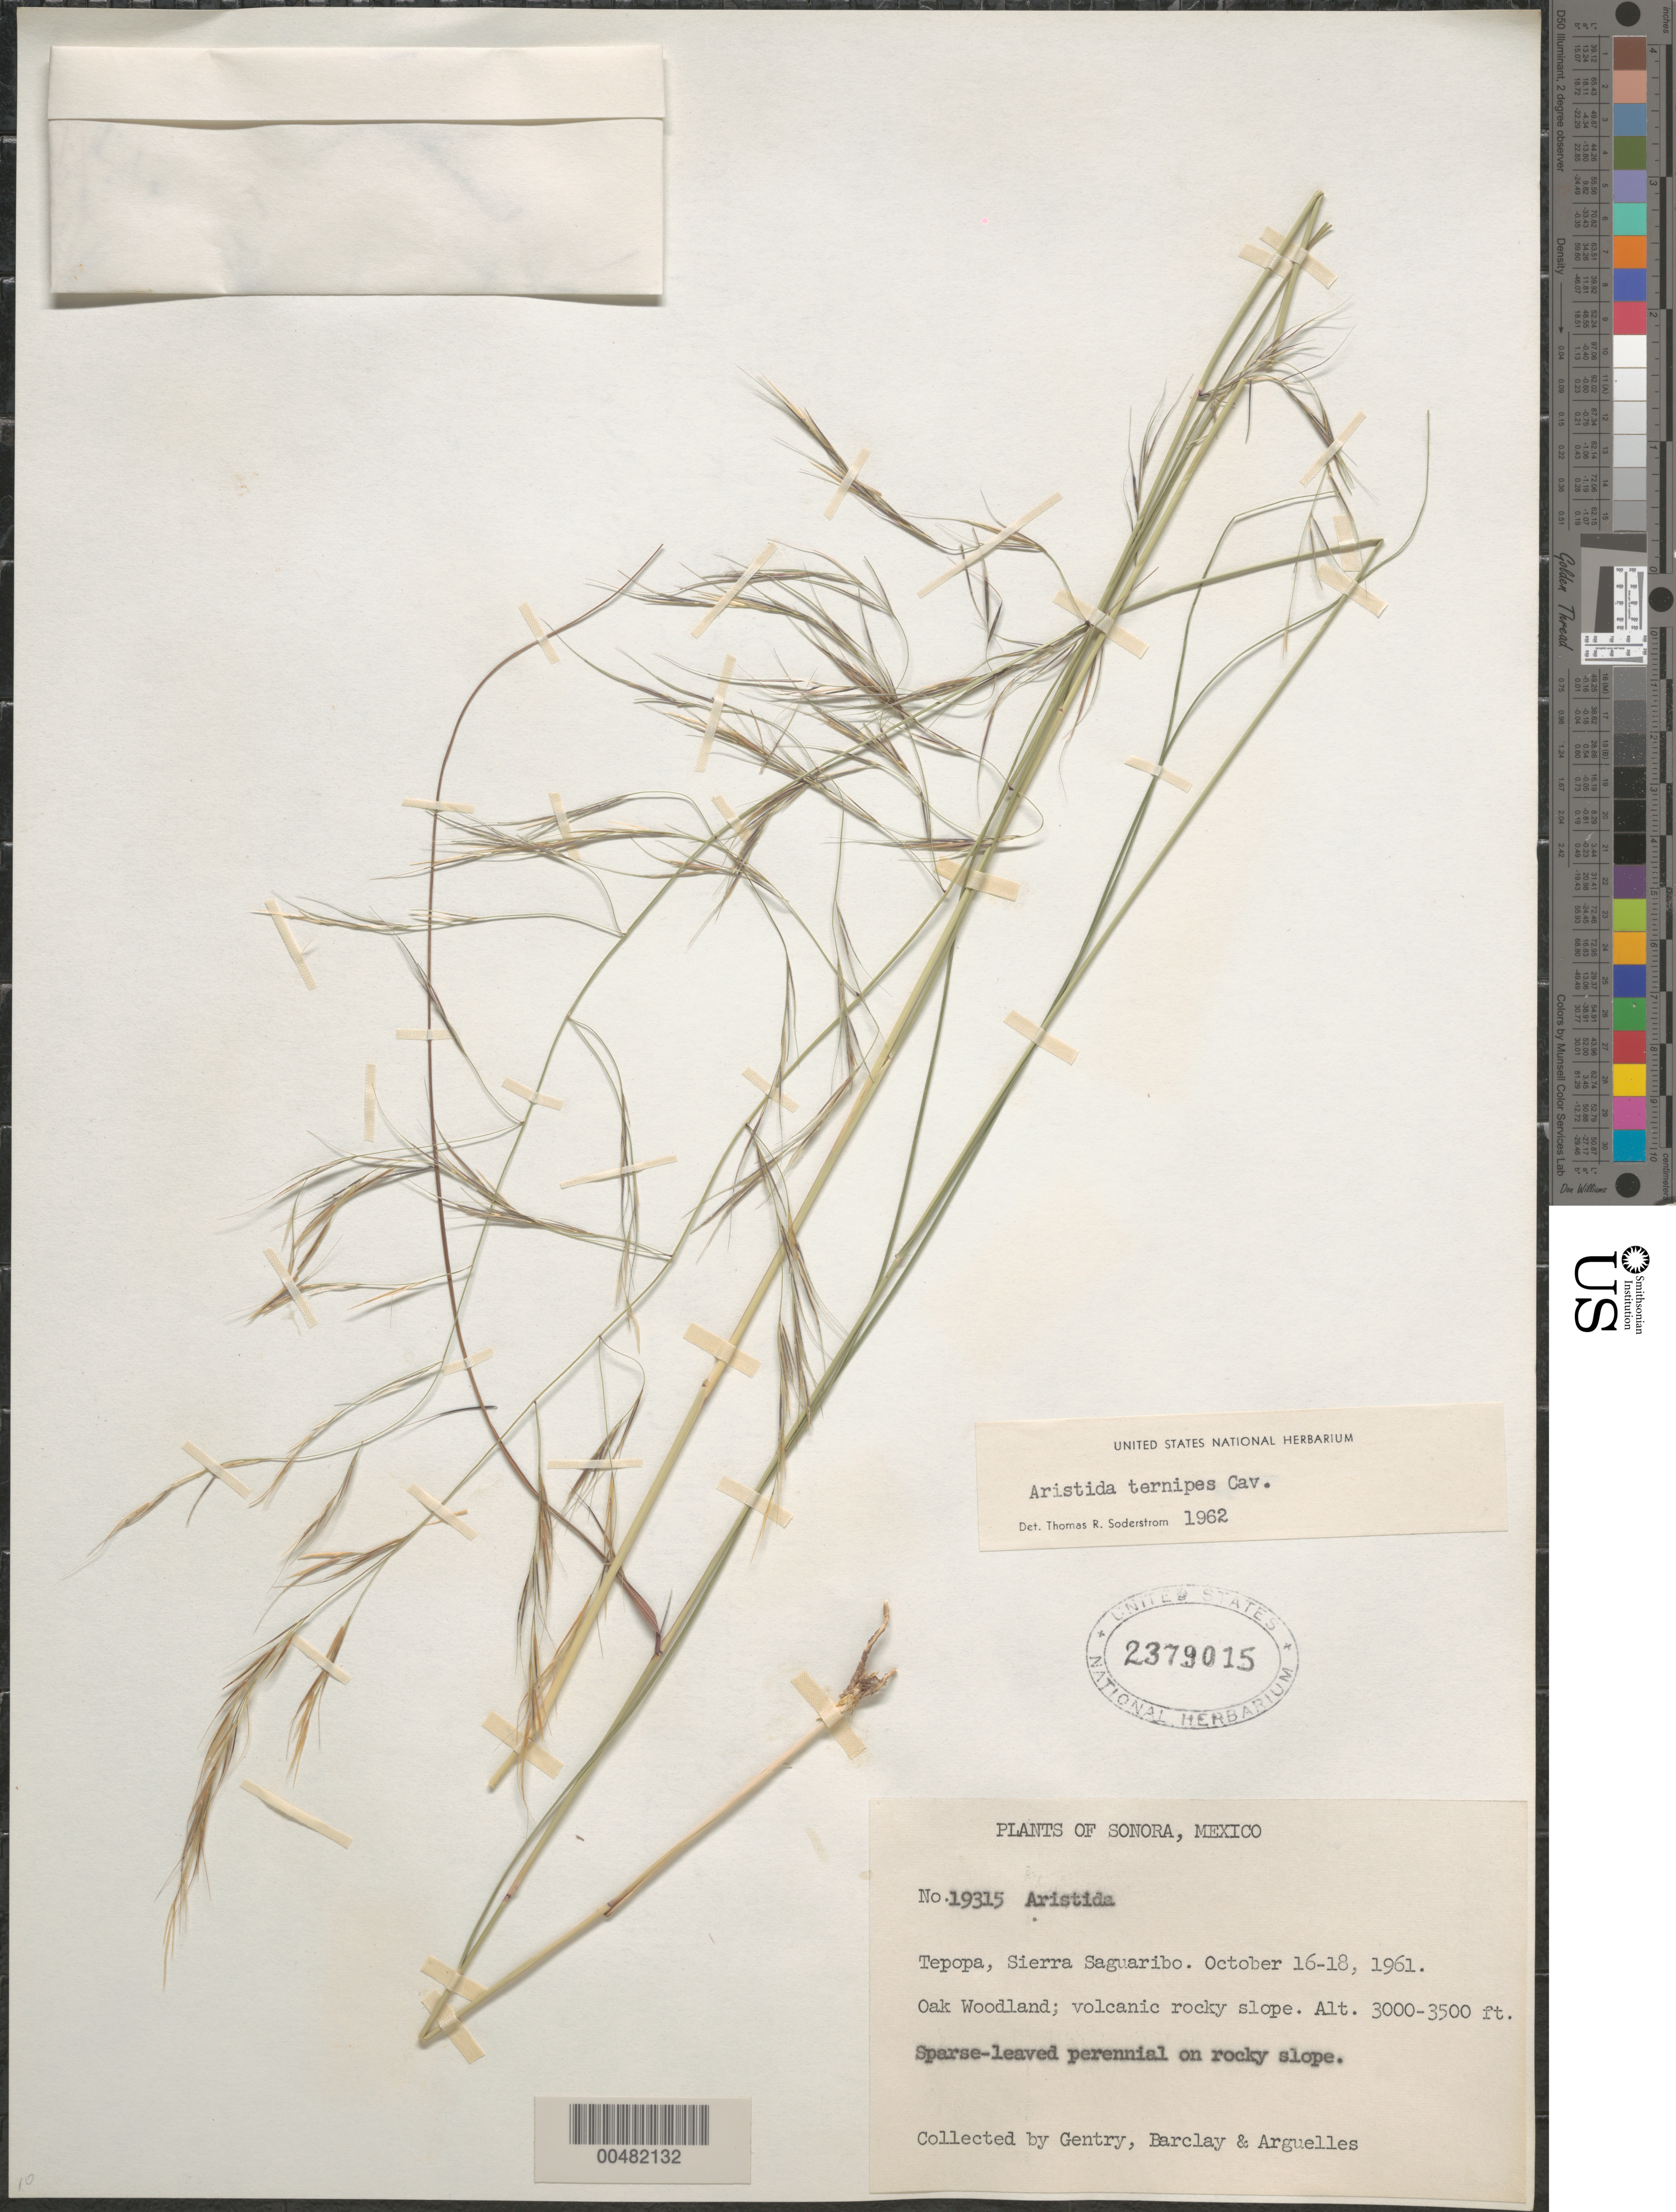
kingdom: Plantae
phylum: Tracheophyta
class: Liliopsida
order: Poales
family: Poaceae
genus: Aristida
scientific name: Aristida ternipes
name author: Cav.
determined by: Soderstrom, T. R.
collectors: Gentry, --, A. S. Barclay & J. Arguelles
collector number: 19315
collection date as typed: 16 Oct 1961 to 18 Oct 1961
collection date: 1961-10-16/1961-10-18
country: Mexico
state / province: Sonora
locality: Tepopa, Sierra Saguaribo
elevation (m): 914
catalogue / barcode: US 2379015